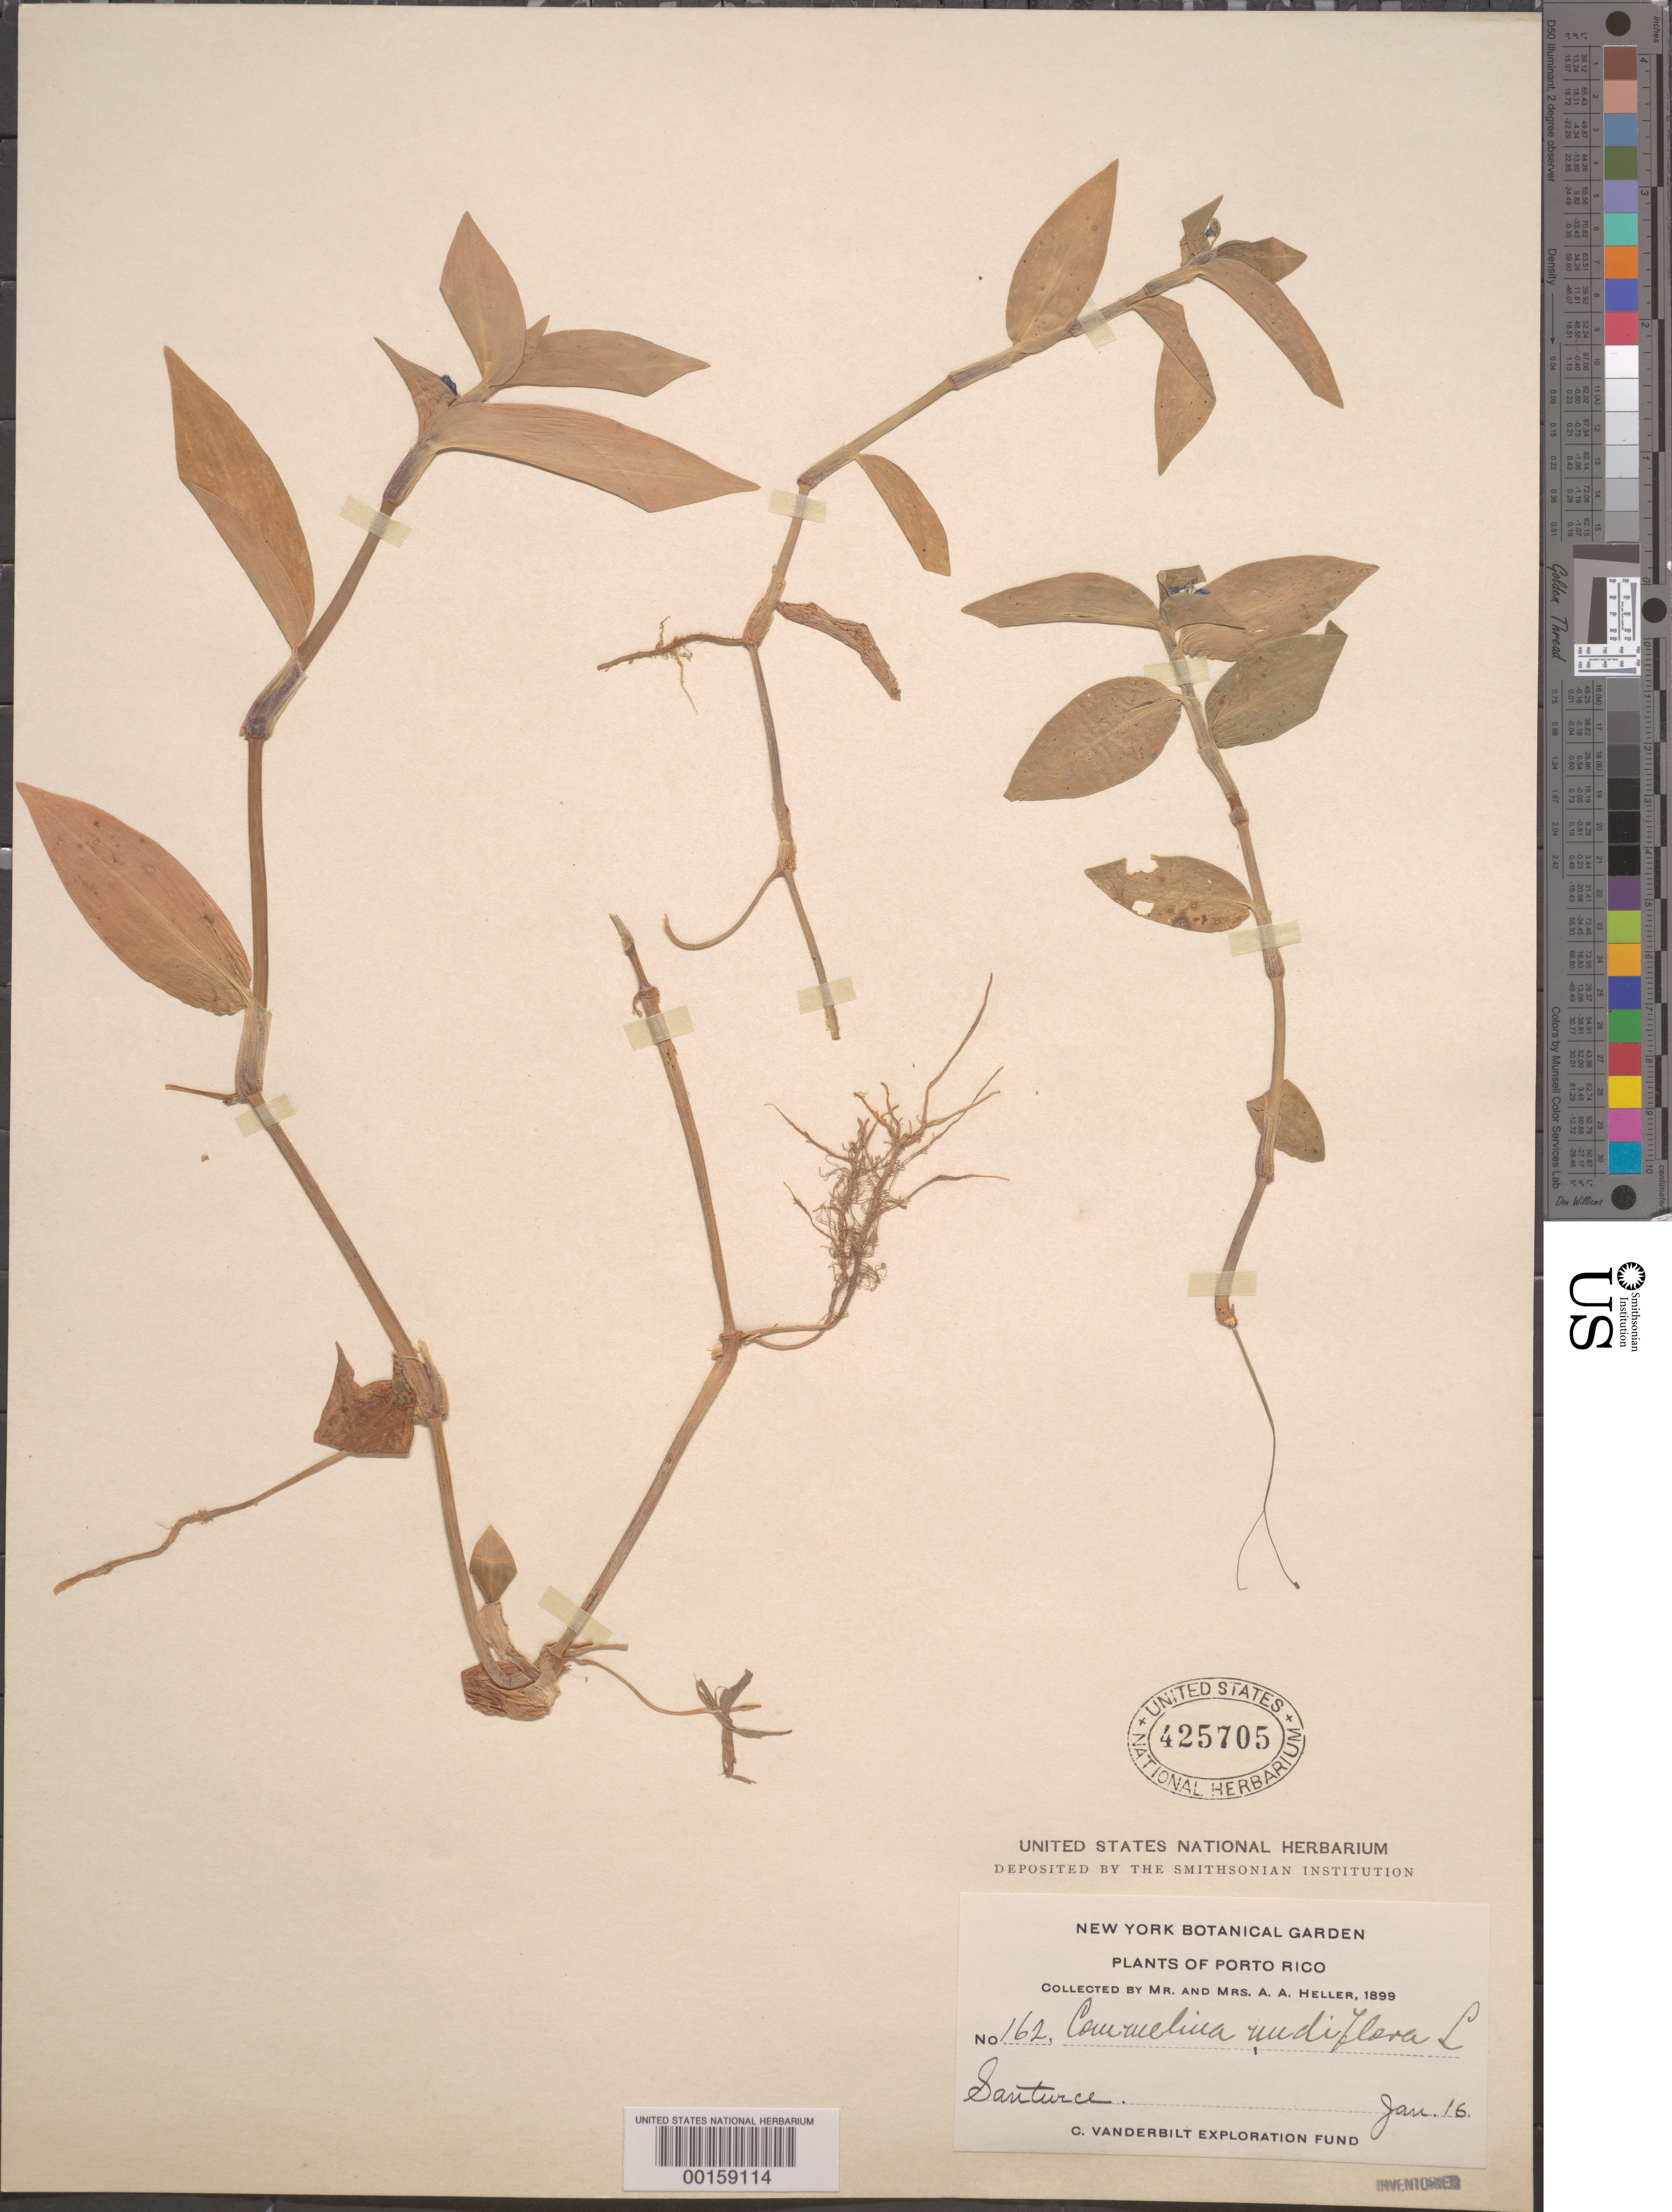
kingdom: Plantae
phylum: Tracheophyta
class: Liliopsida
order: Commelinales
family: Commelinaceae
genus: Commelina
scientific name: Commelina diffusa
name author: Burm. f.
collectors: A. A. Heller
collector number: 162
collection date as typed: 16 Jan 1899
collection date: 1899-01-16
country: Puerto Rico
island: Greater Antilles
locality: Santurce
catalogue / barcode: US 425705